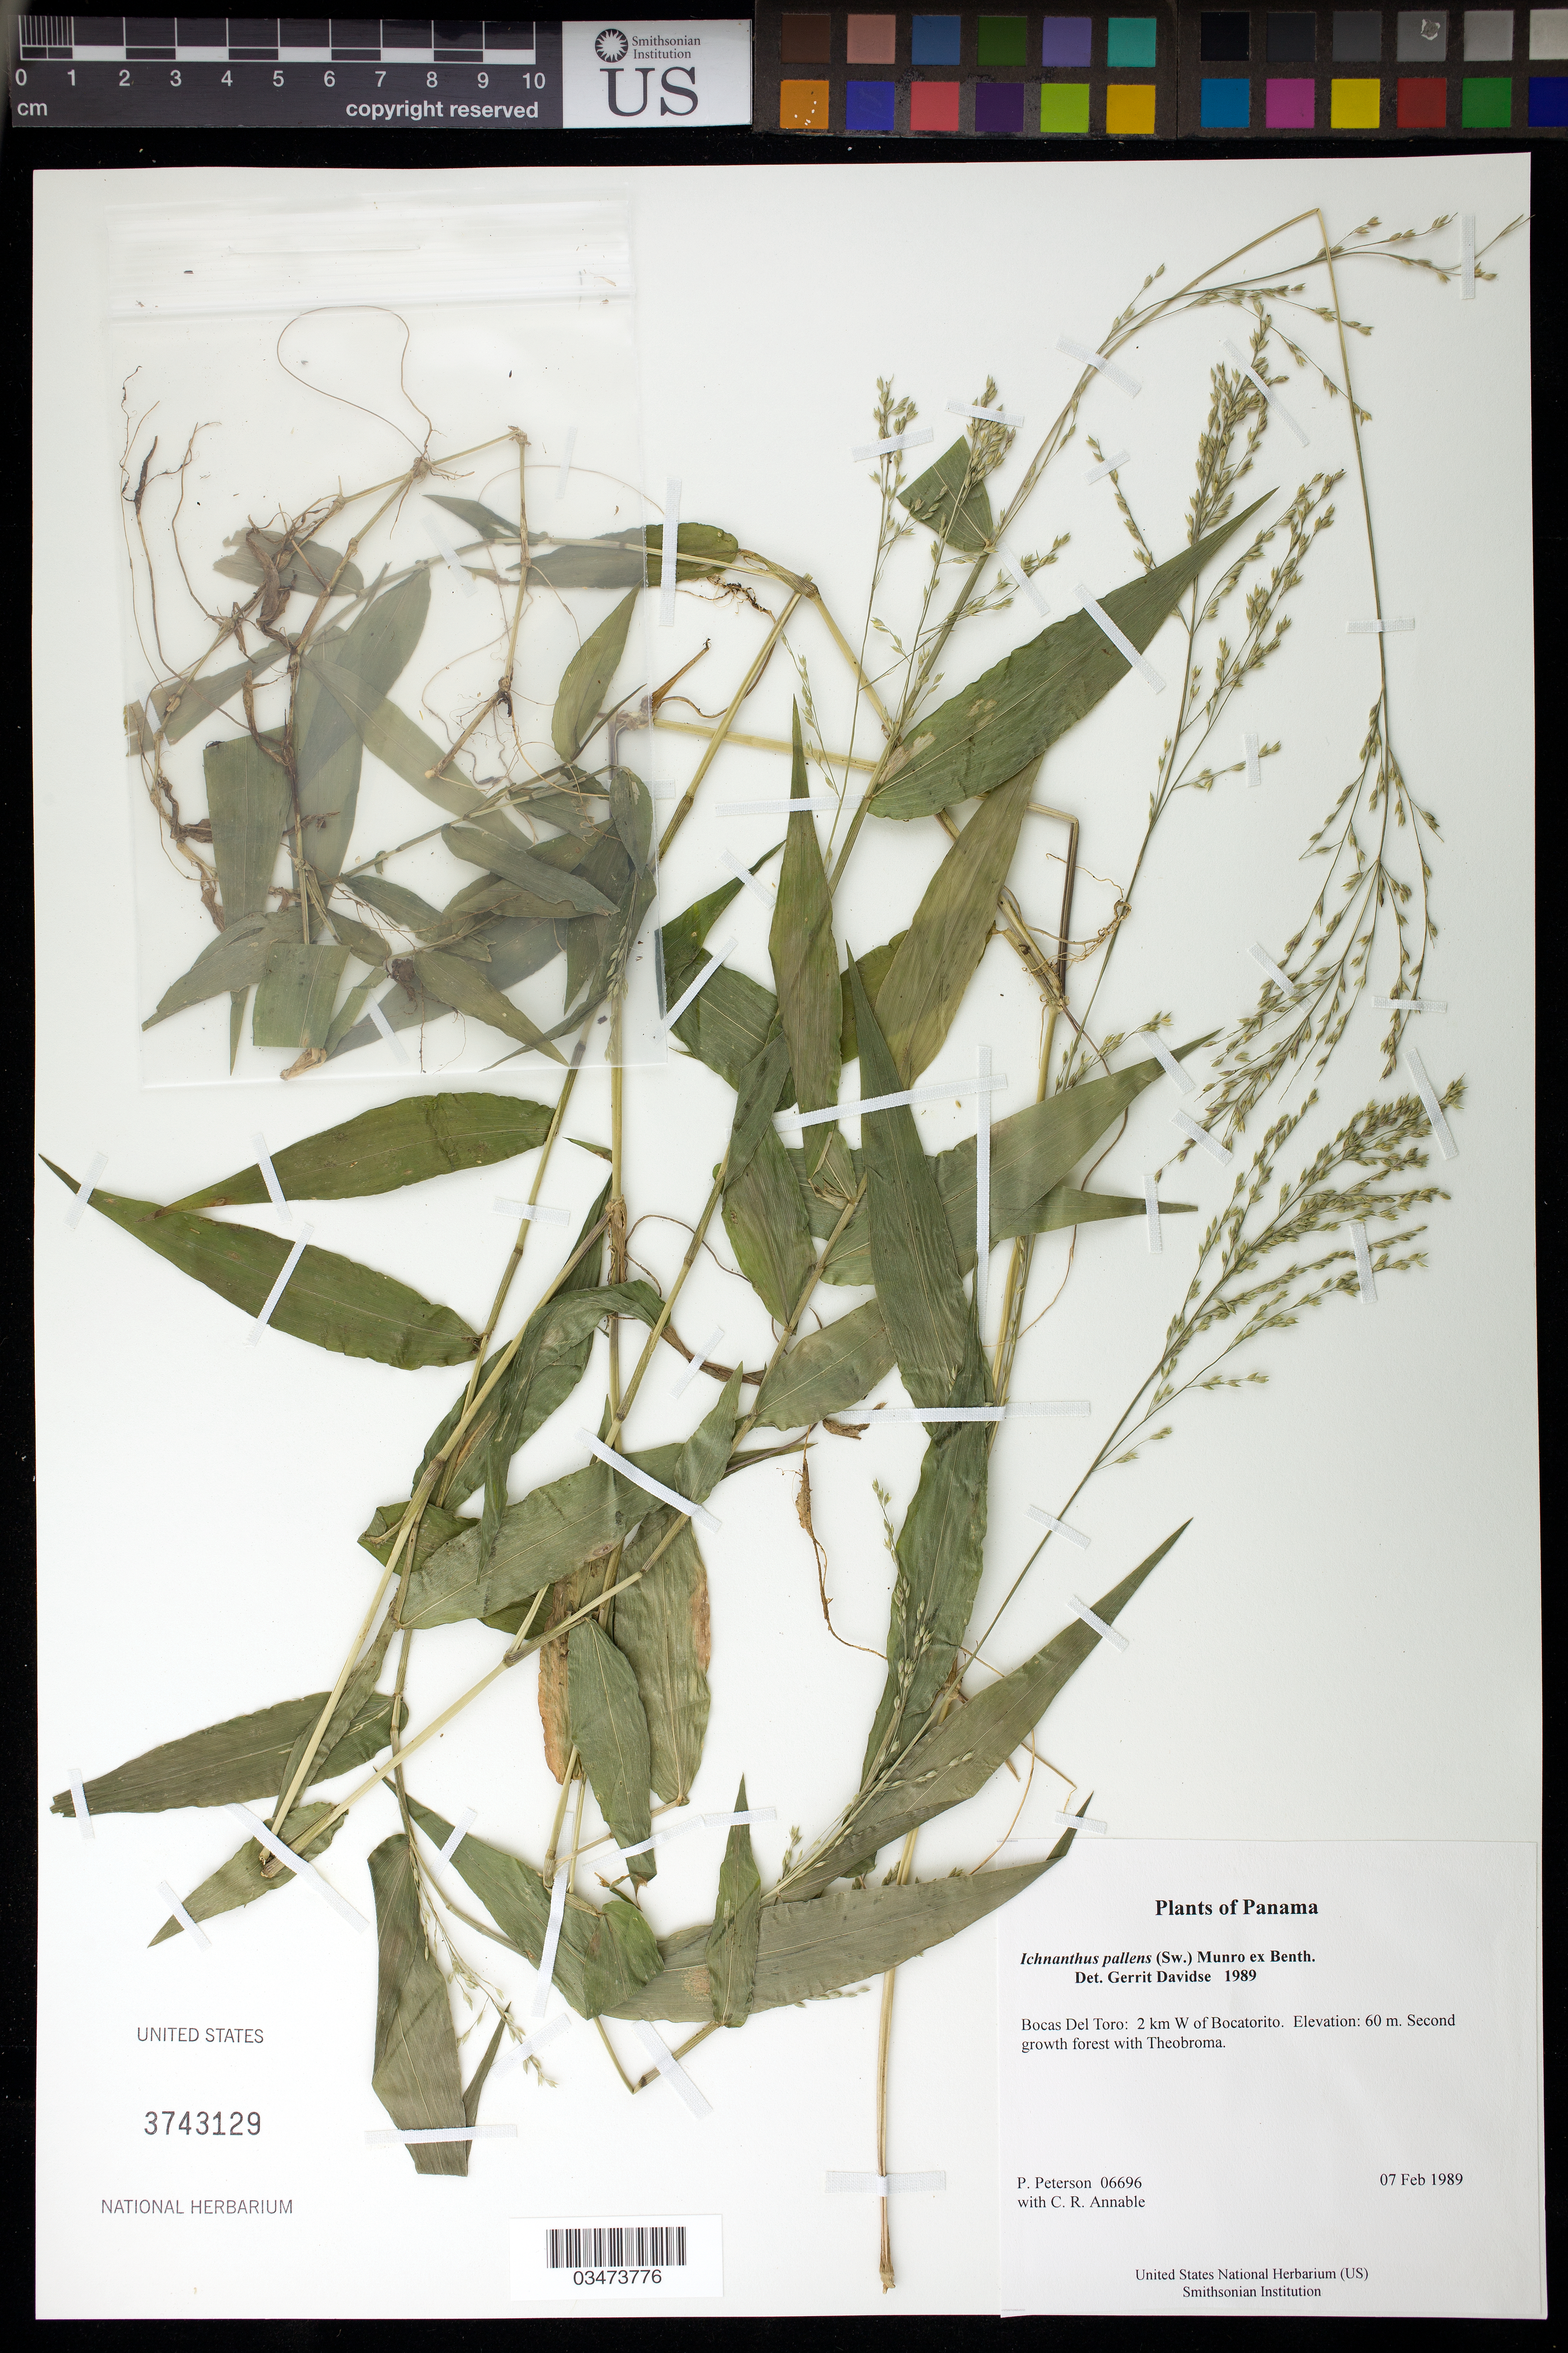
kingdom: Plantae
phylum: Tracheophyta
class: Liliopsida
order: Poales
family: Poaceae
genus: Ichnanthus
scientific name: Ichnanthus pallens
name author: (Sw.) Munro ex Benth.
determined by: Davidse, Gerrit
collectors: P. M. Peterson & C. R. Annable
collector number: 06696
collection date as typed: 07 Feb 1989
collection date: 1989-02-07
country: Panama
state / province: Bocas del Toro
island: San Cristobal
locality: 2 km W of Bocatorito.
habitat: Second growth forest with Theobroma.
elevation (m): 60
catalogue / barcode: US 3743129